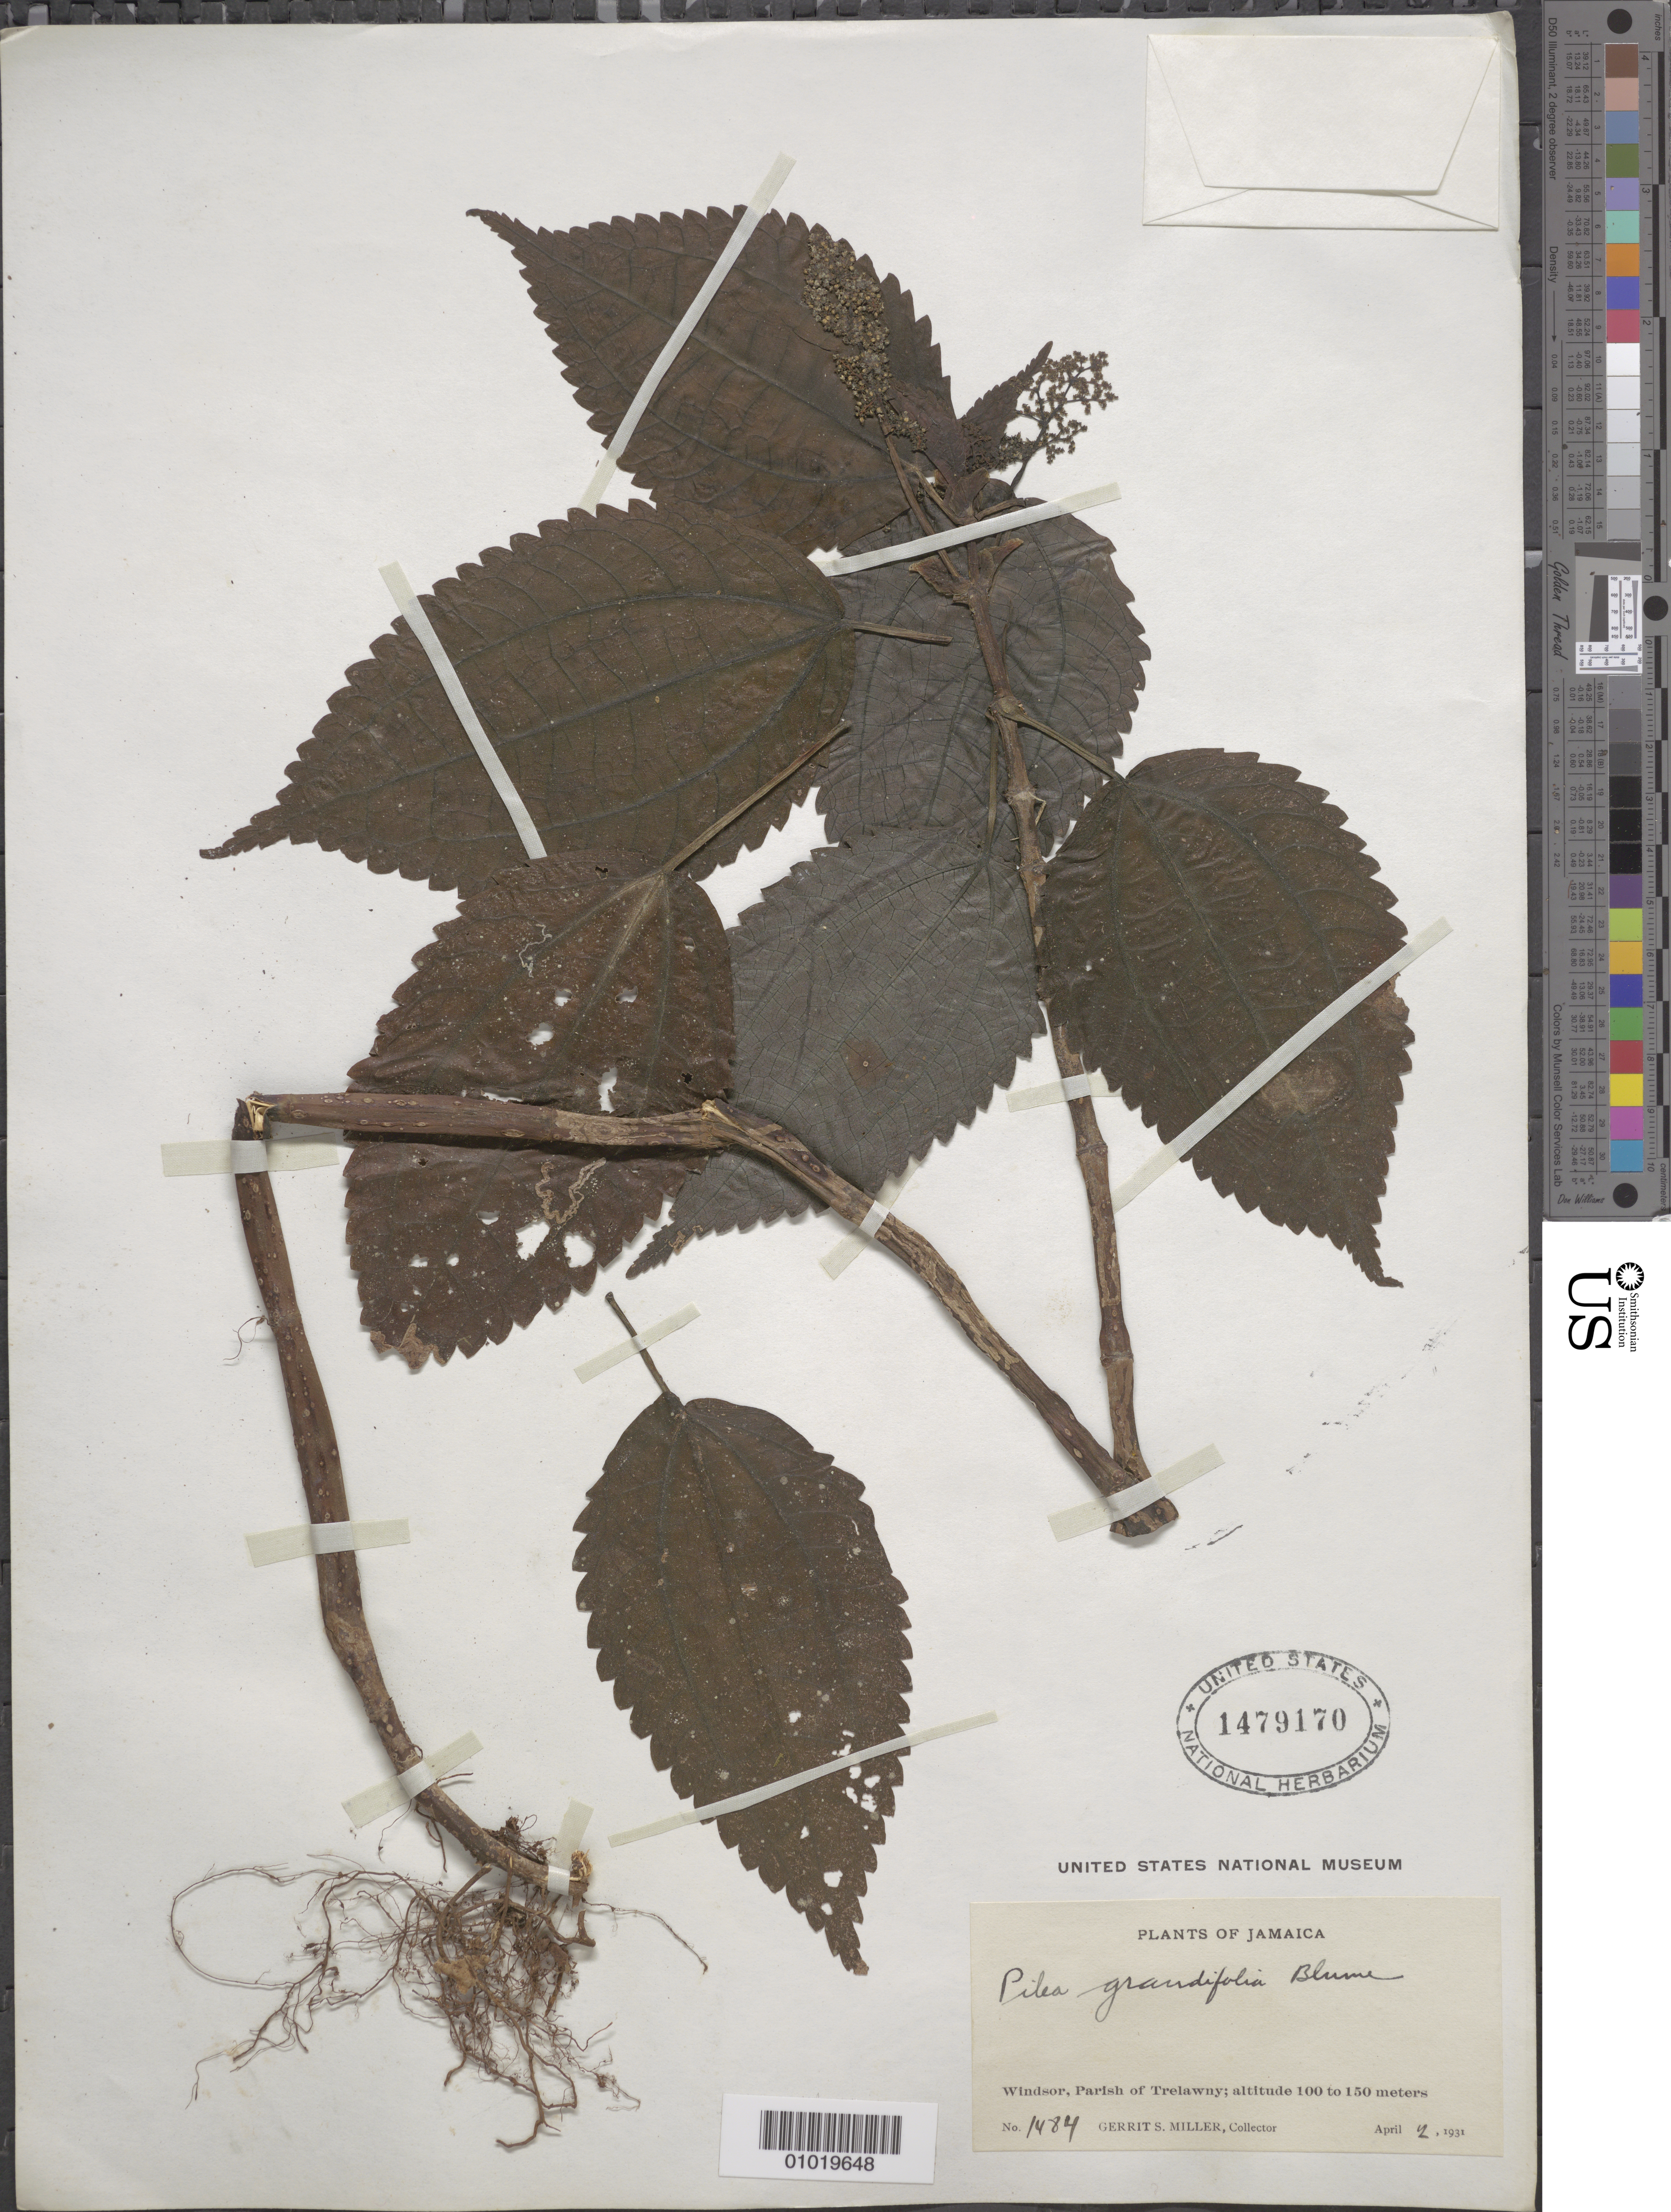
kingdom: Plantae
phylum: Tracheophyta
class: Magnoliopsida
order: Rosales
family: Urticaceae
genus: Pilea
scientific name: Pilea grandifolia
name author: (L.) Blume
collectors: G. S. Miller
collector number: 1484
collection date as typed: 02 Apr 1931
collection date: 1931-04-02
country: Jamaica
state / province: Trelawny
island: Jamaica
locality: Windsor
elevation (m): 100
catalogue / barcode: US 1479170